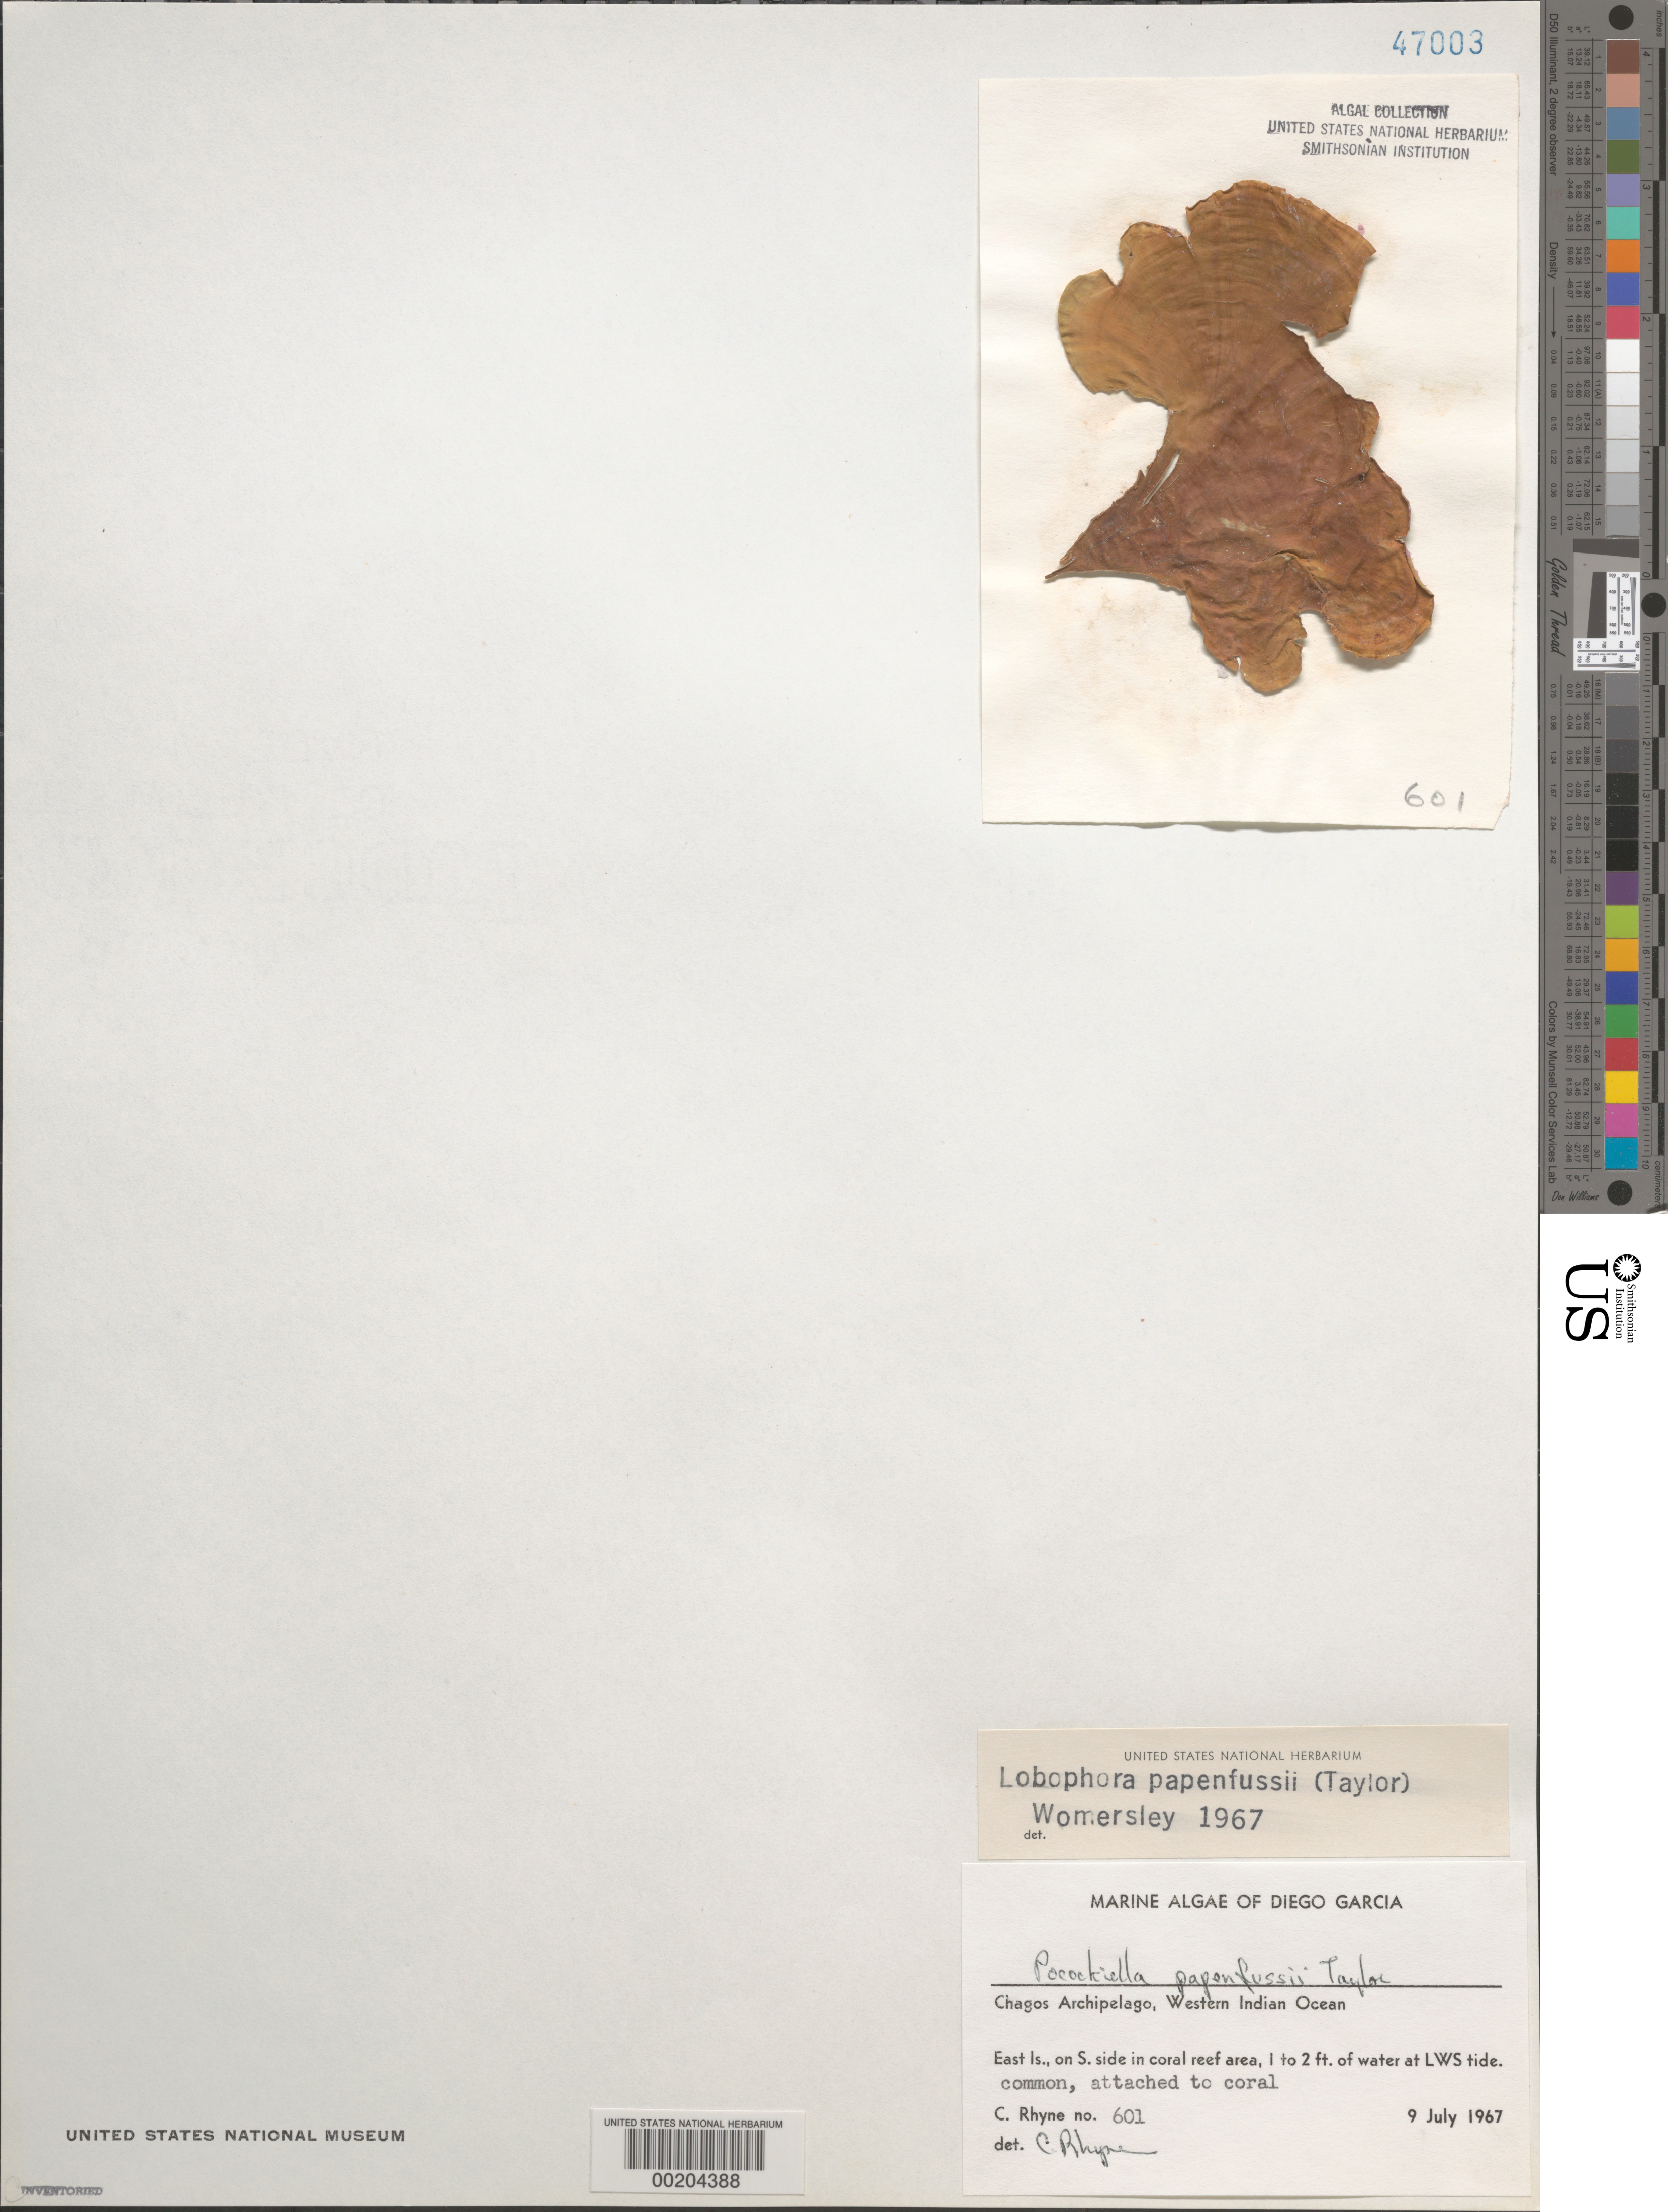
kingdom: Chromista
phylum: Ochrophyta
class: Phaeophyceae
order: Dictyotales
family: Dictyotaceae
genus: Lobophora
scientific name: Lobophora papenfussii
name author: (T. Taylor) Womersley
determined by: Womersley, H. B. S.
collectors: C. Rhyne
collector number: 601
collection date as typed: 09 Jul 1967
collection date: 1967-07-09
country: British Indian Ocean Territory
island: Diego Garcia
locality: East Island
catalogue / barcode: US 47003